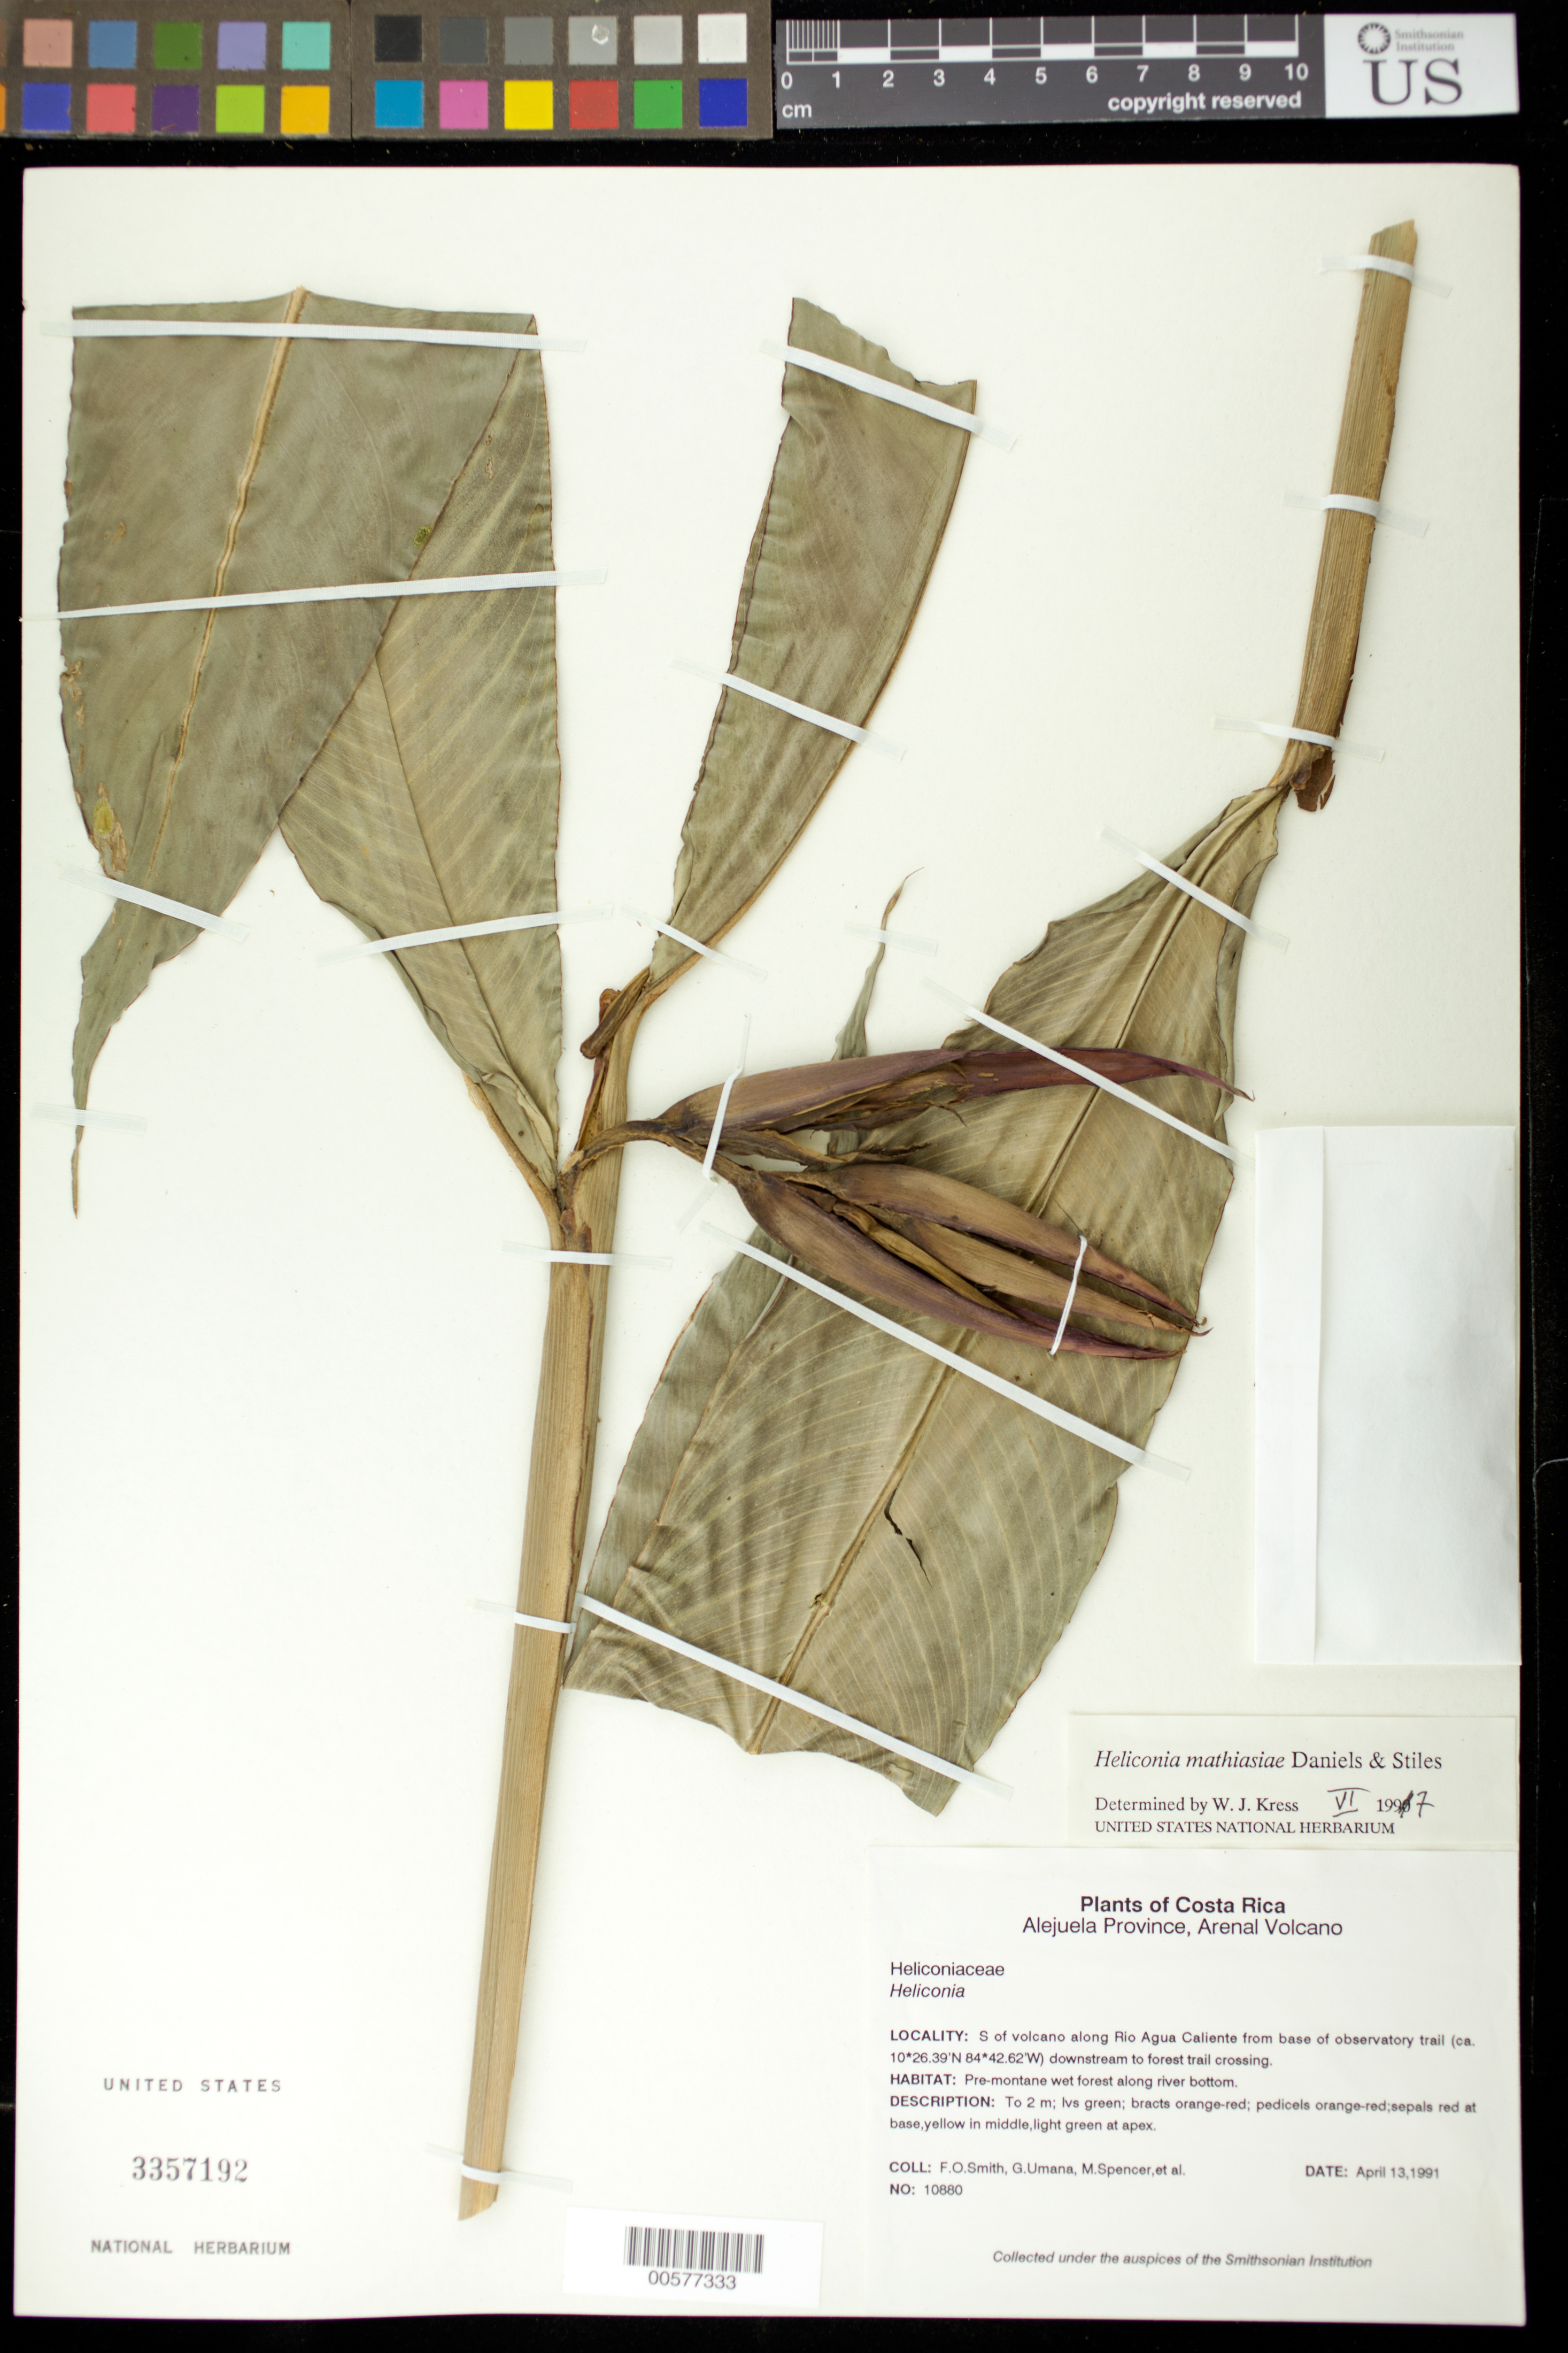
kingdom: Plantae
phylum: Tracheophyta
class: Liliopsida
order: Zingiberales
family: Heliconiaceae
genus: Heliconia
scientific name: Heliconia mathiasii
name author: G.S. Daniels & F.G. Stiles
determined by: Kress, W. J., (US), Smithsonian Institution - National Museum of Natural History (UNITED STATES)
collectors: F. Smith, G. Umana, M. A. Spencer & et al.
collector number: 10880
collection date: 1991-04-13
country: Costa Rica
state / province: Alajuela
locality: S of volcano along Rio Agua Caliente from base of observatory trail, downstream to forest trail crossing.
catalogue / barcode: US 3357192